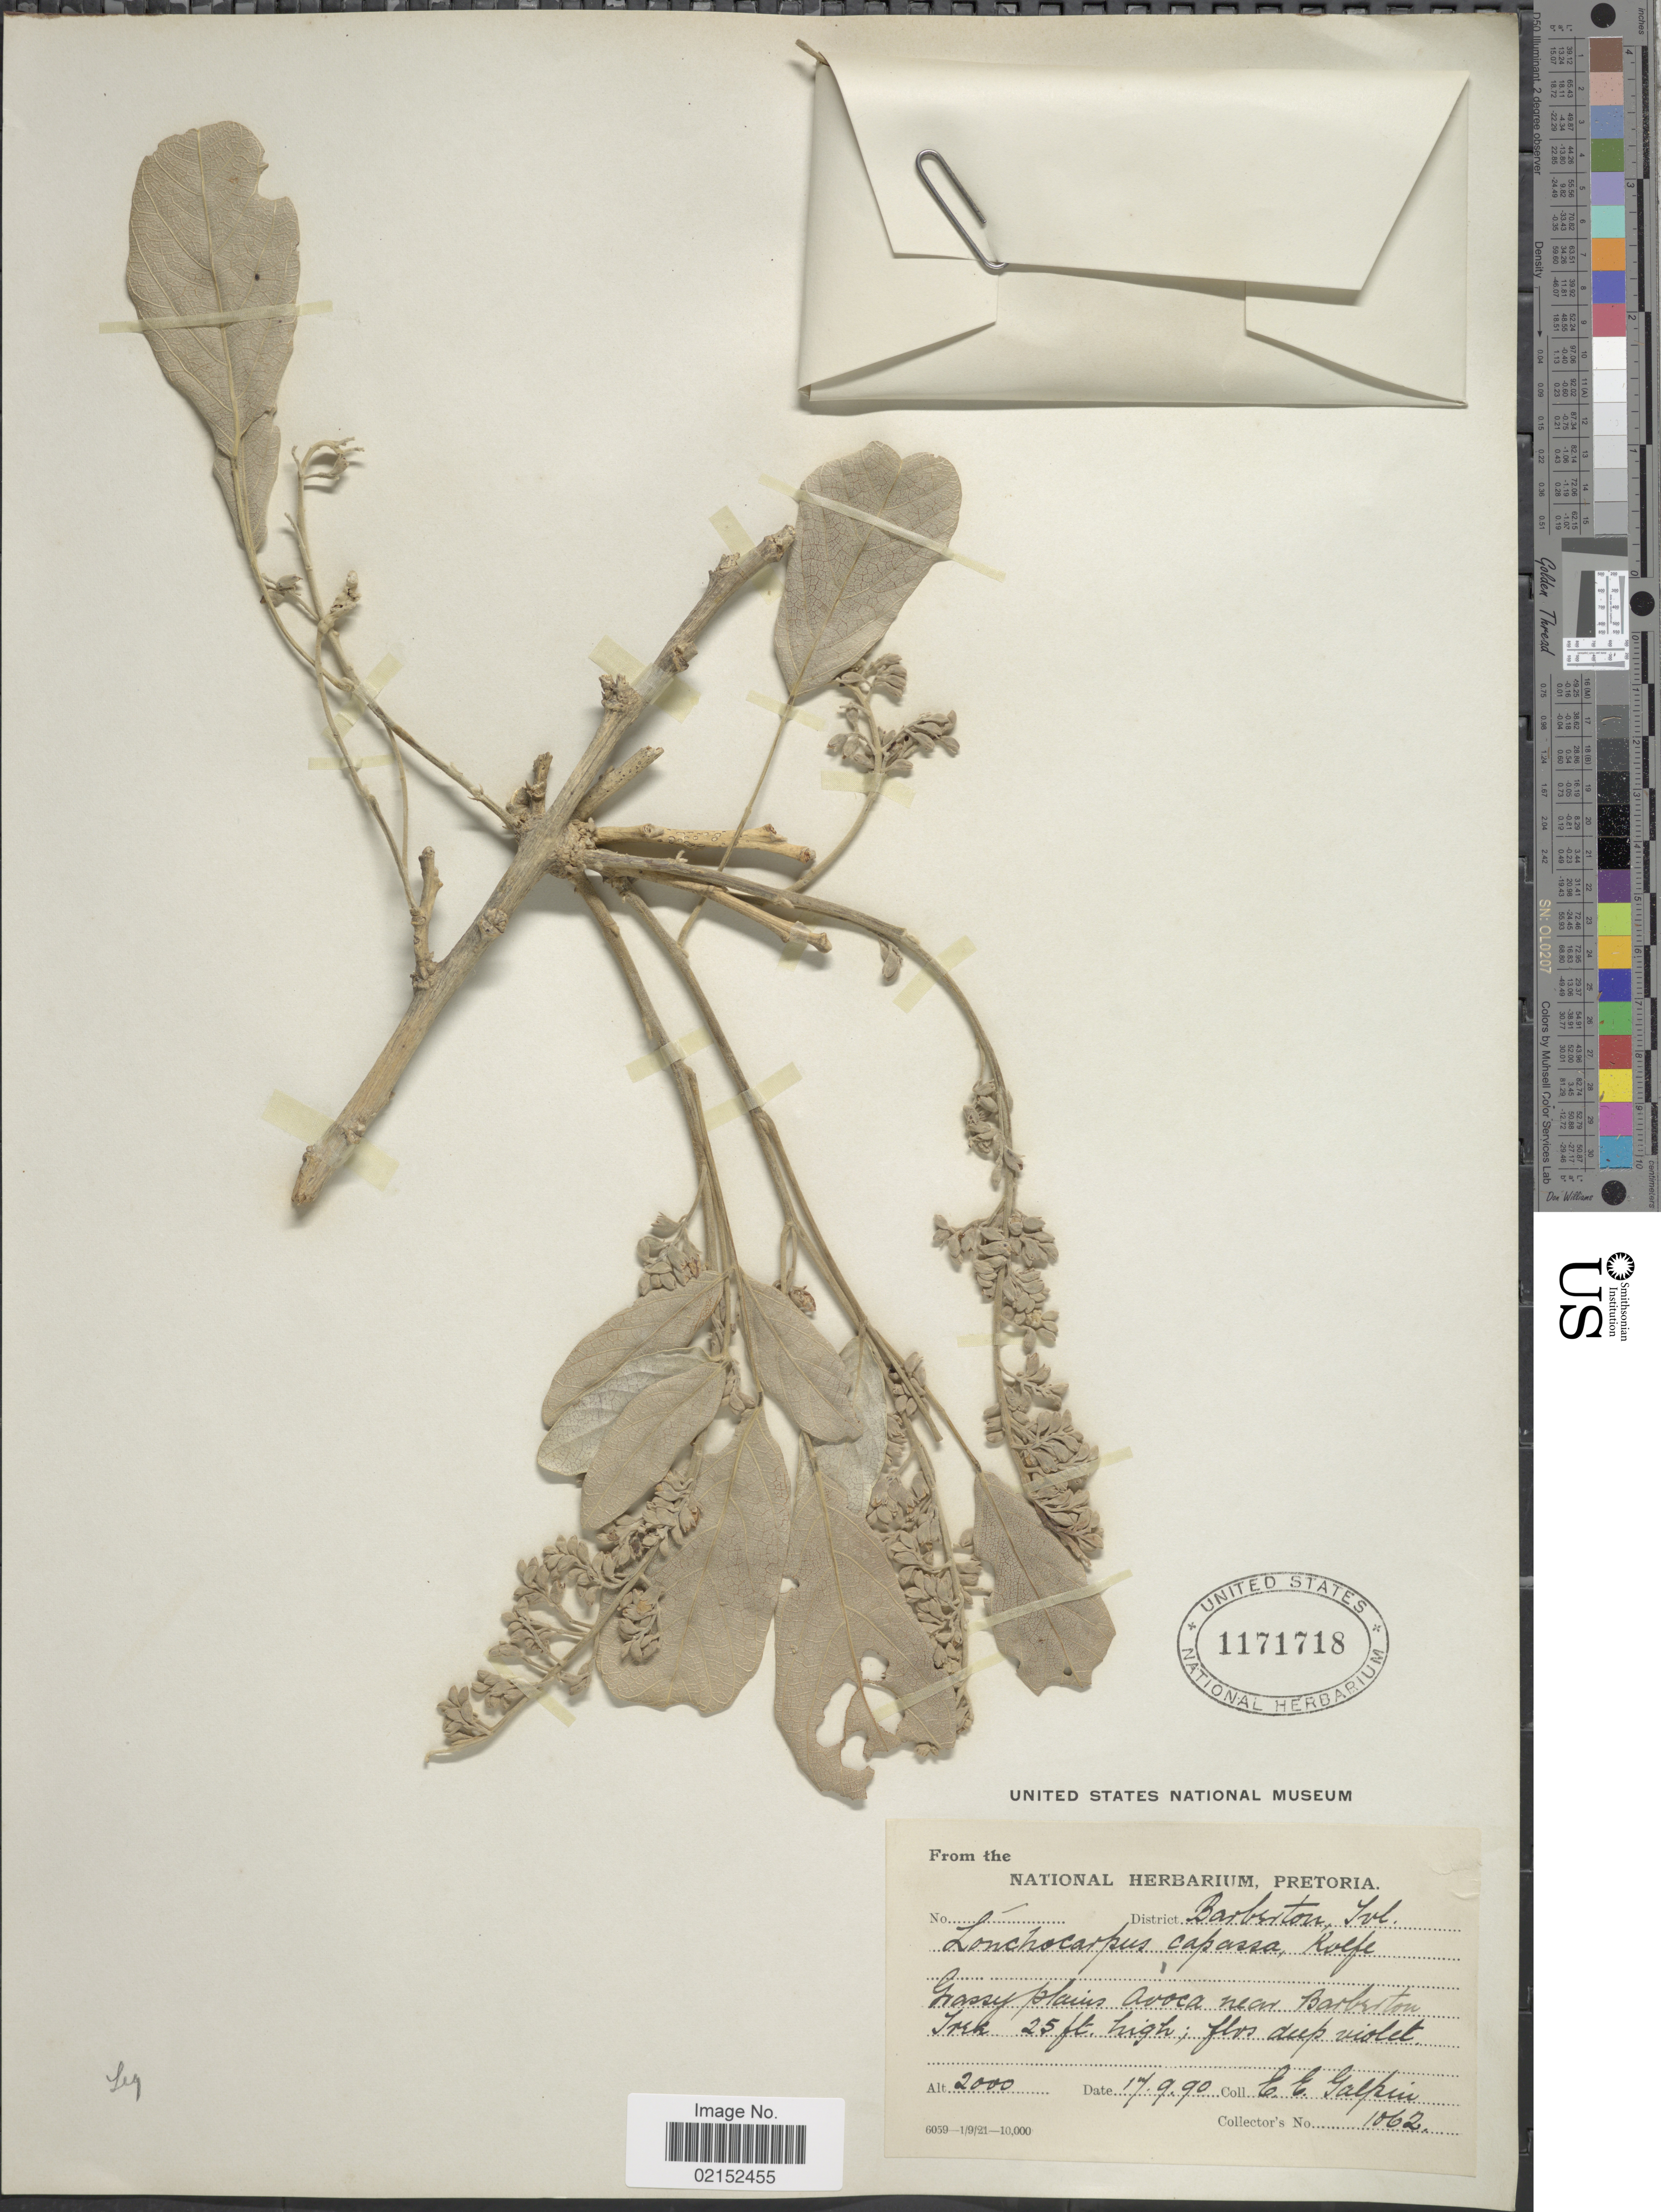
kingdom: Plantae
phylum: Tracheophyta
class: Magnoliopsida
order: Fabales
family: Fabaceae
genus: Lonchocarpus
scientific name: Lonchocarpus capassa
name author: Rolfe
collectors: E. Galpin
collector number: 1062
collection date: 1890-09-17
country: South Africa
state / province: Mpumalanga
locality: Barberton, Ivl., grassy plains Avoca near Barberton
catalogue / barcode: US 1171718